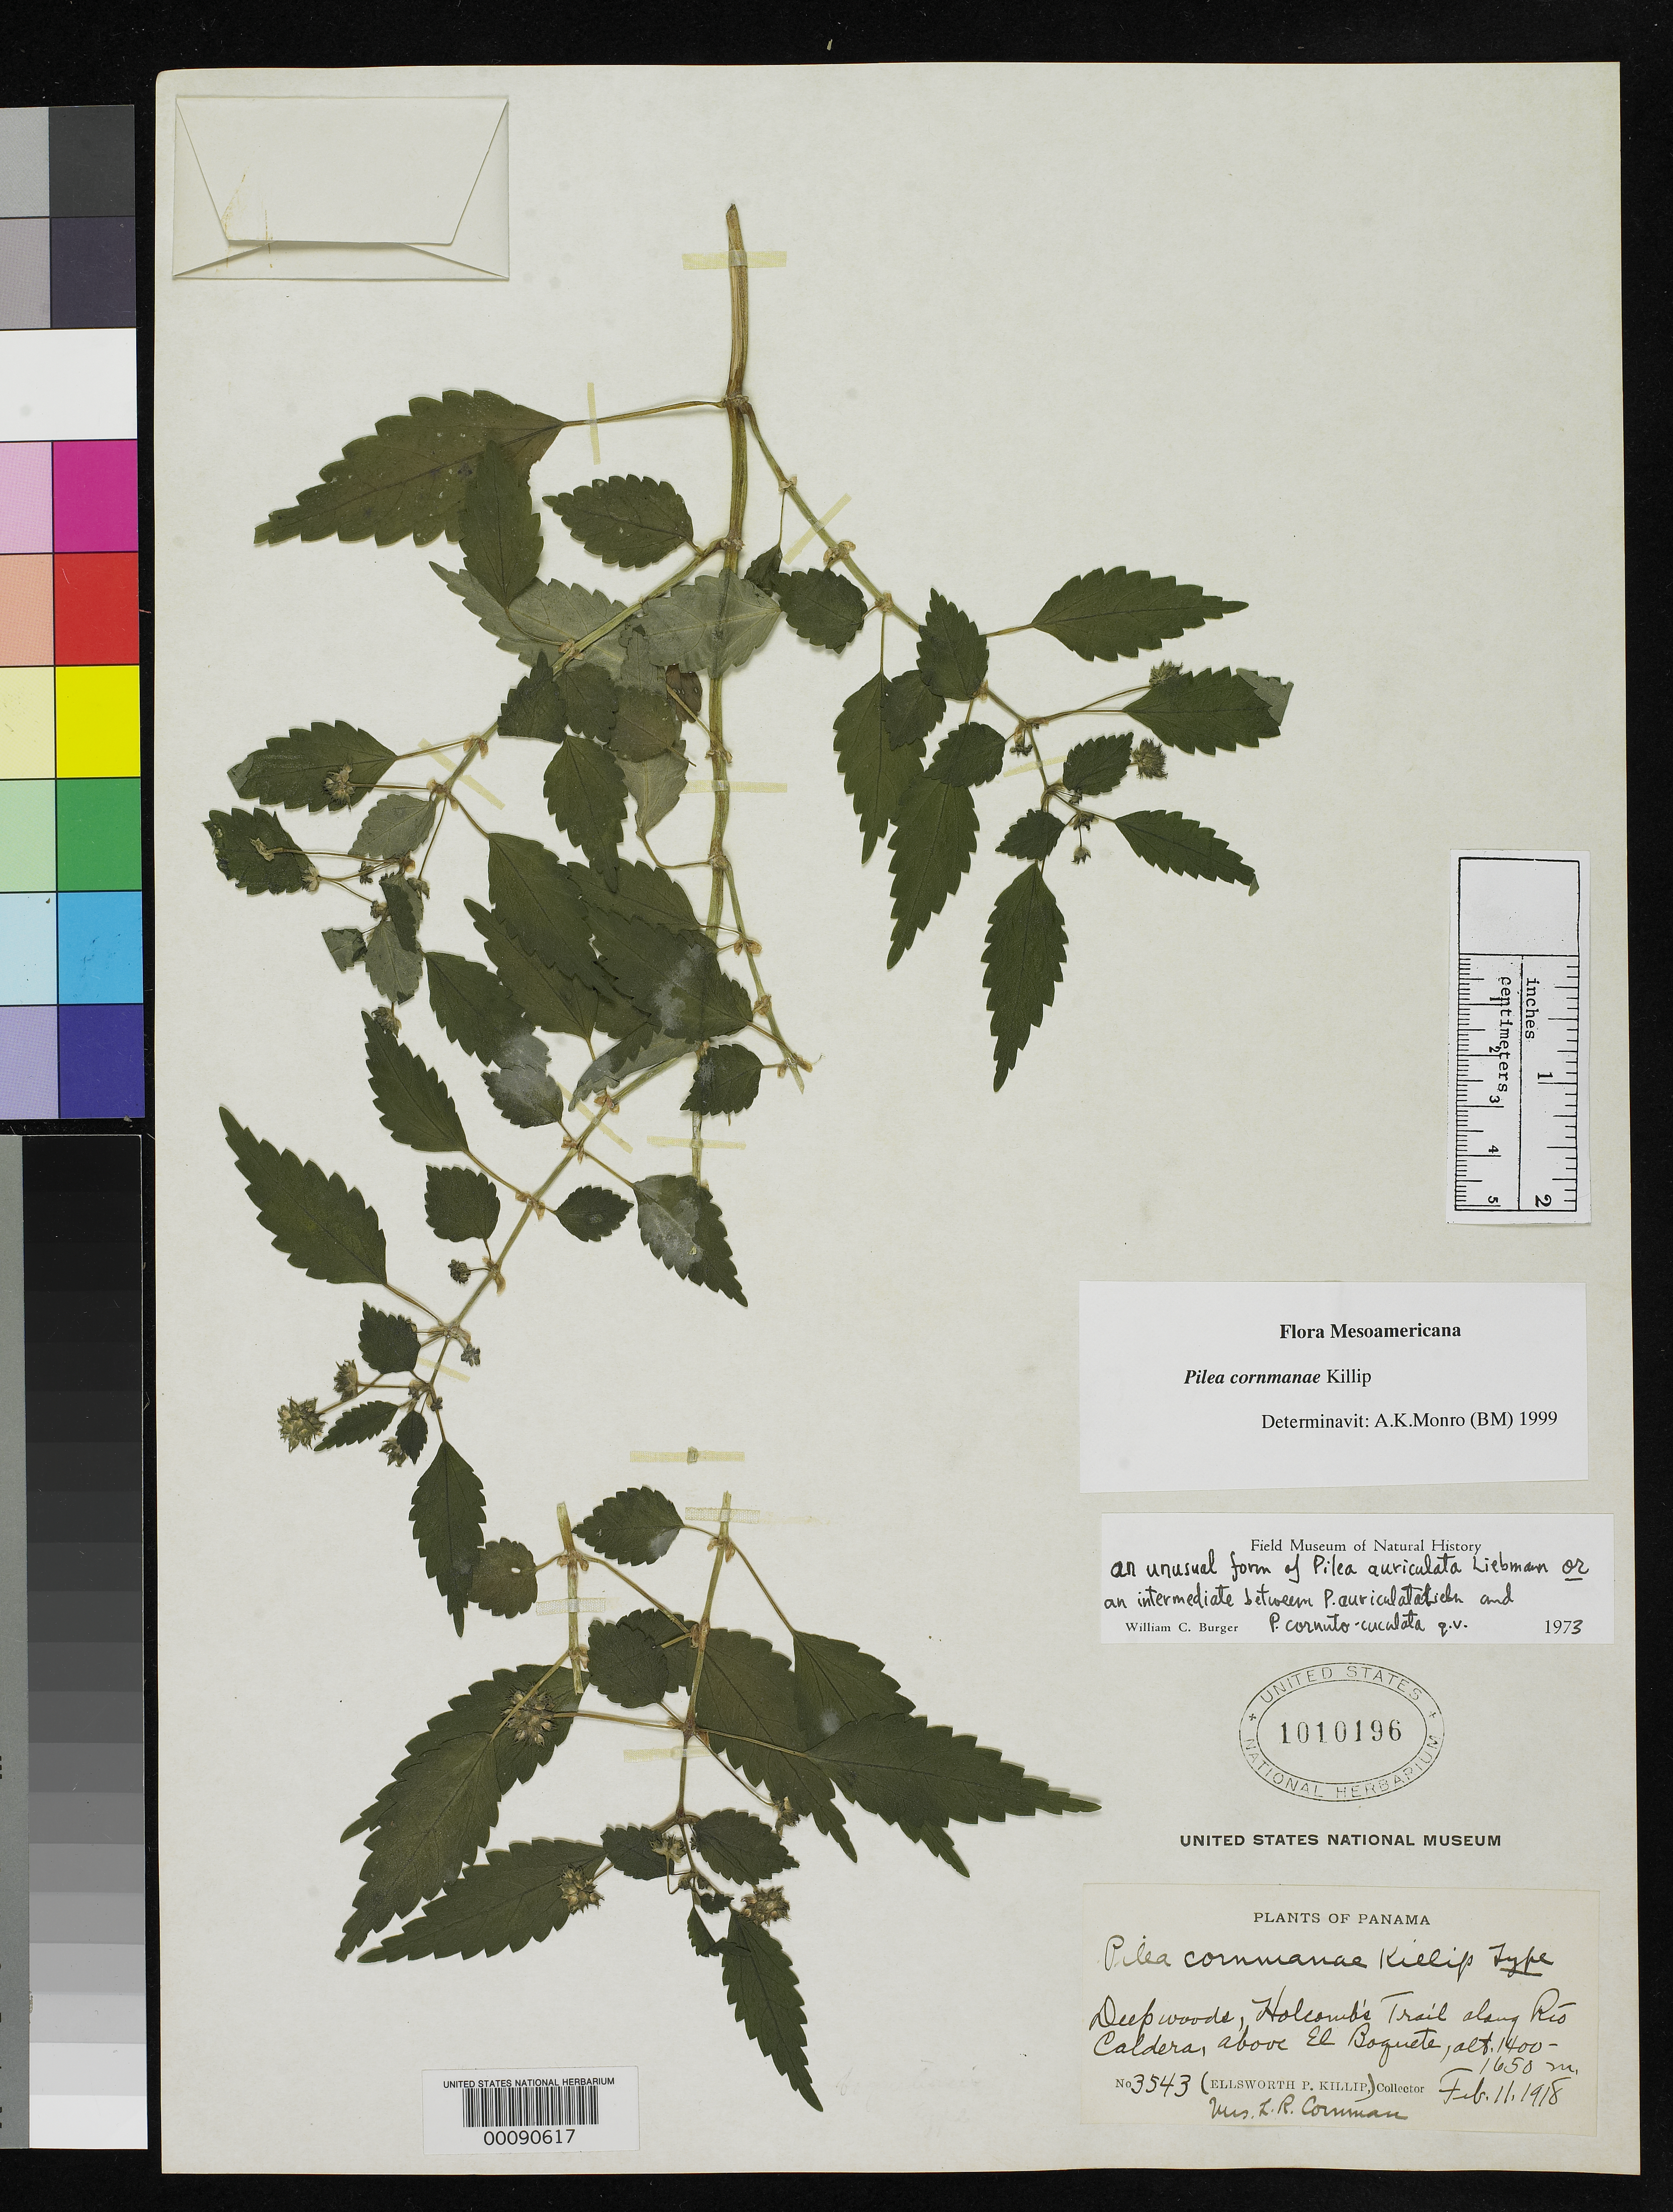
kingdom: Plantae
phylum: Tracheophyta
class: Magnoliopsida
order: Rosales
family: Urticaceae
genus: Pilea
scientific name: Pilea cornmanae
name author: Killip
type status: Holotype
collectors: L. Cornman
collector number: Killip 3543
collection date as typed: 11 Feb 1918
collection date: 1918-02-11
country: Panama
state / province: Chiriquí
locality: Holcomb's Trail, along Rio Caldera, above El Boquete.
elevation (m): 1400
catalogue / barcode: US 1010196